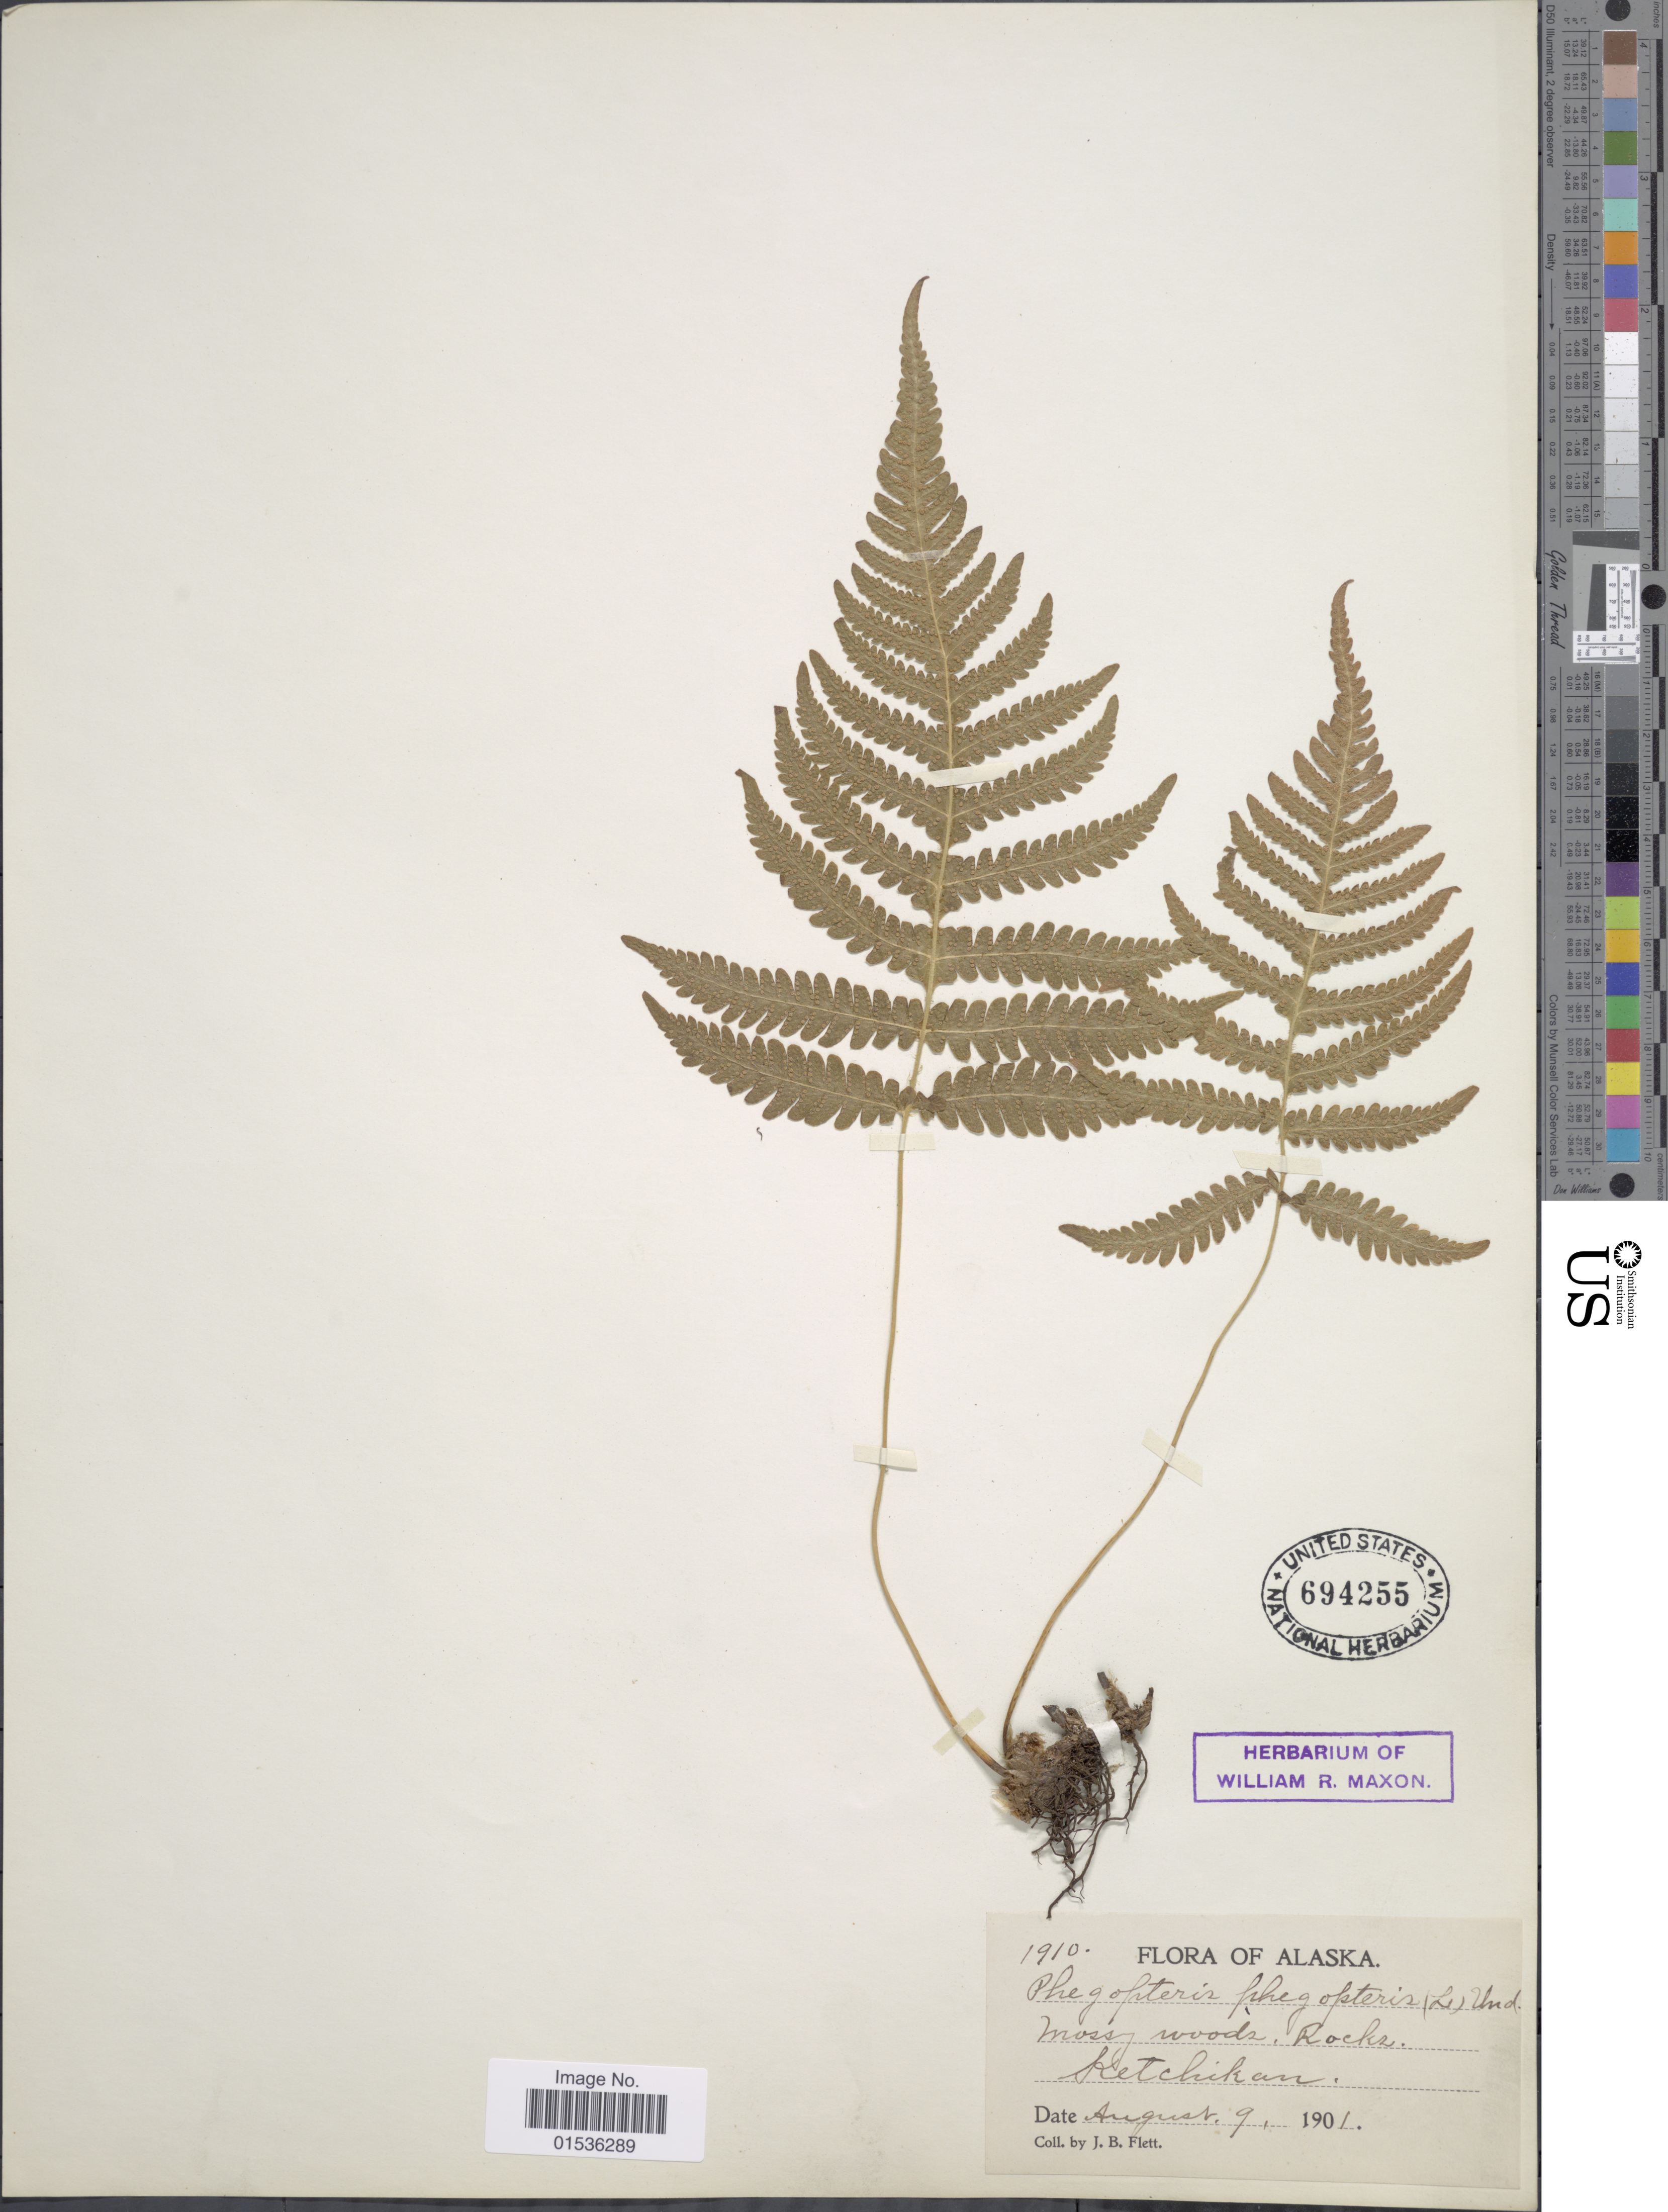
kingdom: Plantae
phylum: Tracheophyta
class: Polypodiopsida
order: Polypodiales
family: Thelypteridaceae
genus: Phegopteris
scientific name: Phegopteris connectilis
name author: (Michx.) Watt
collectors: J. Flett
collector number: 1910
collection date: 1901-08-09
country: United States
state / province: Alaska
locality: Ketchikan.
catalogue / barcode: US 694255